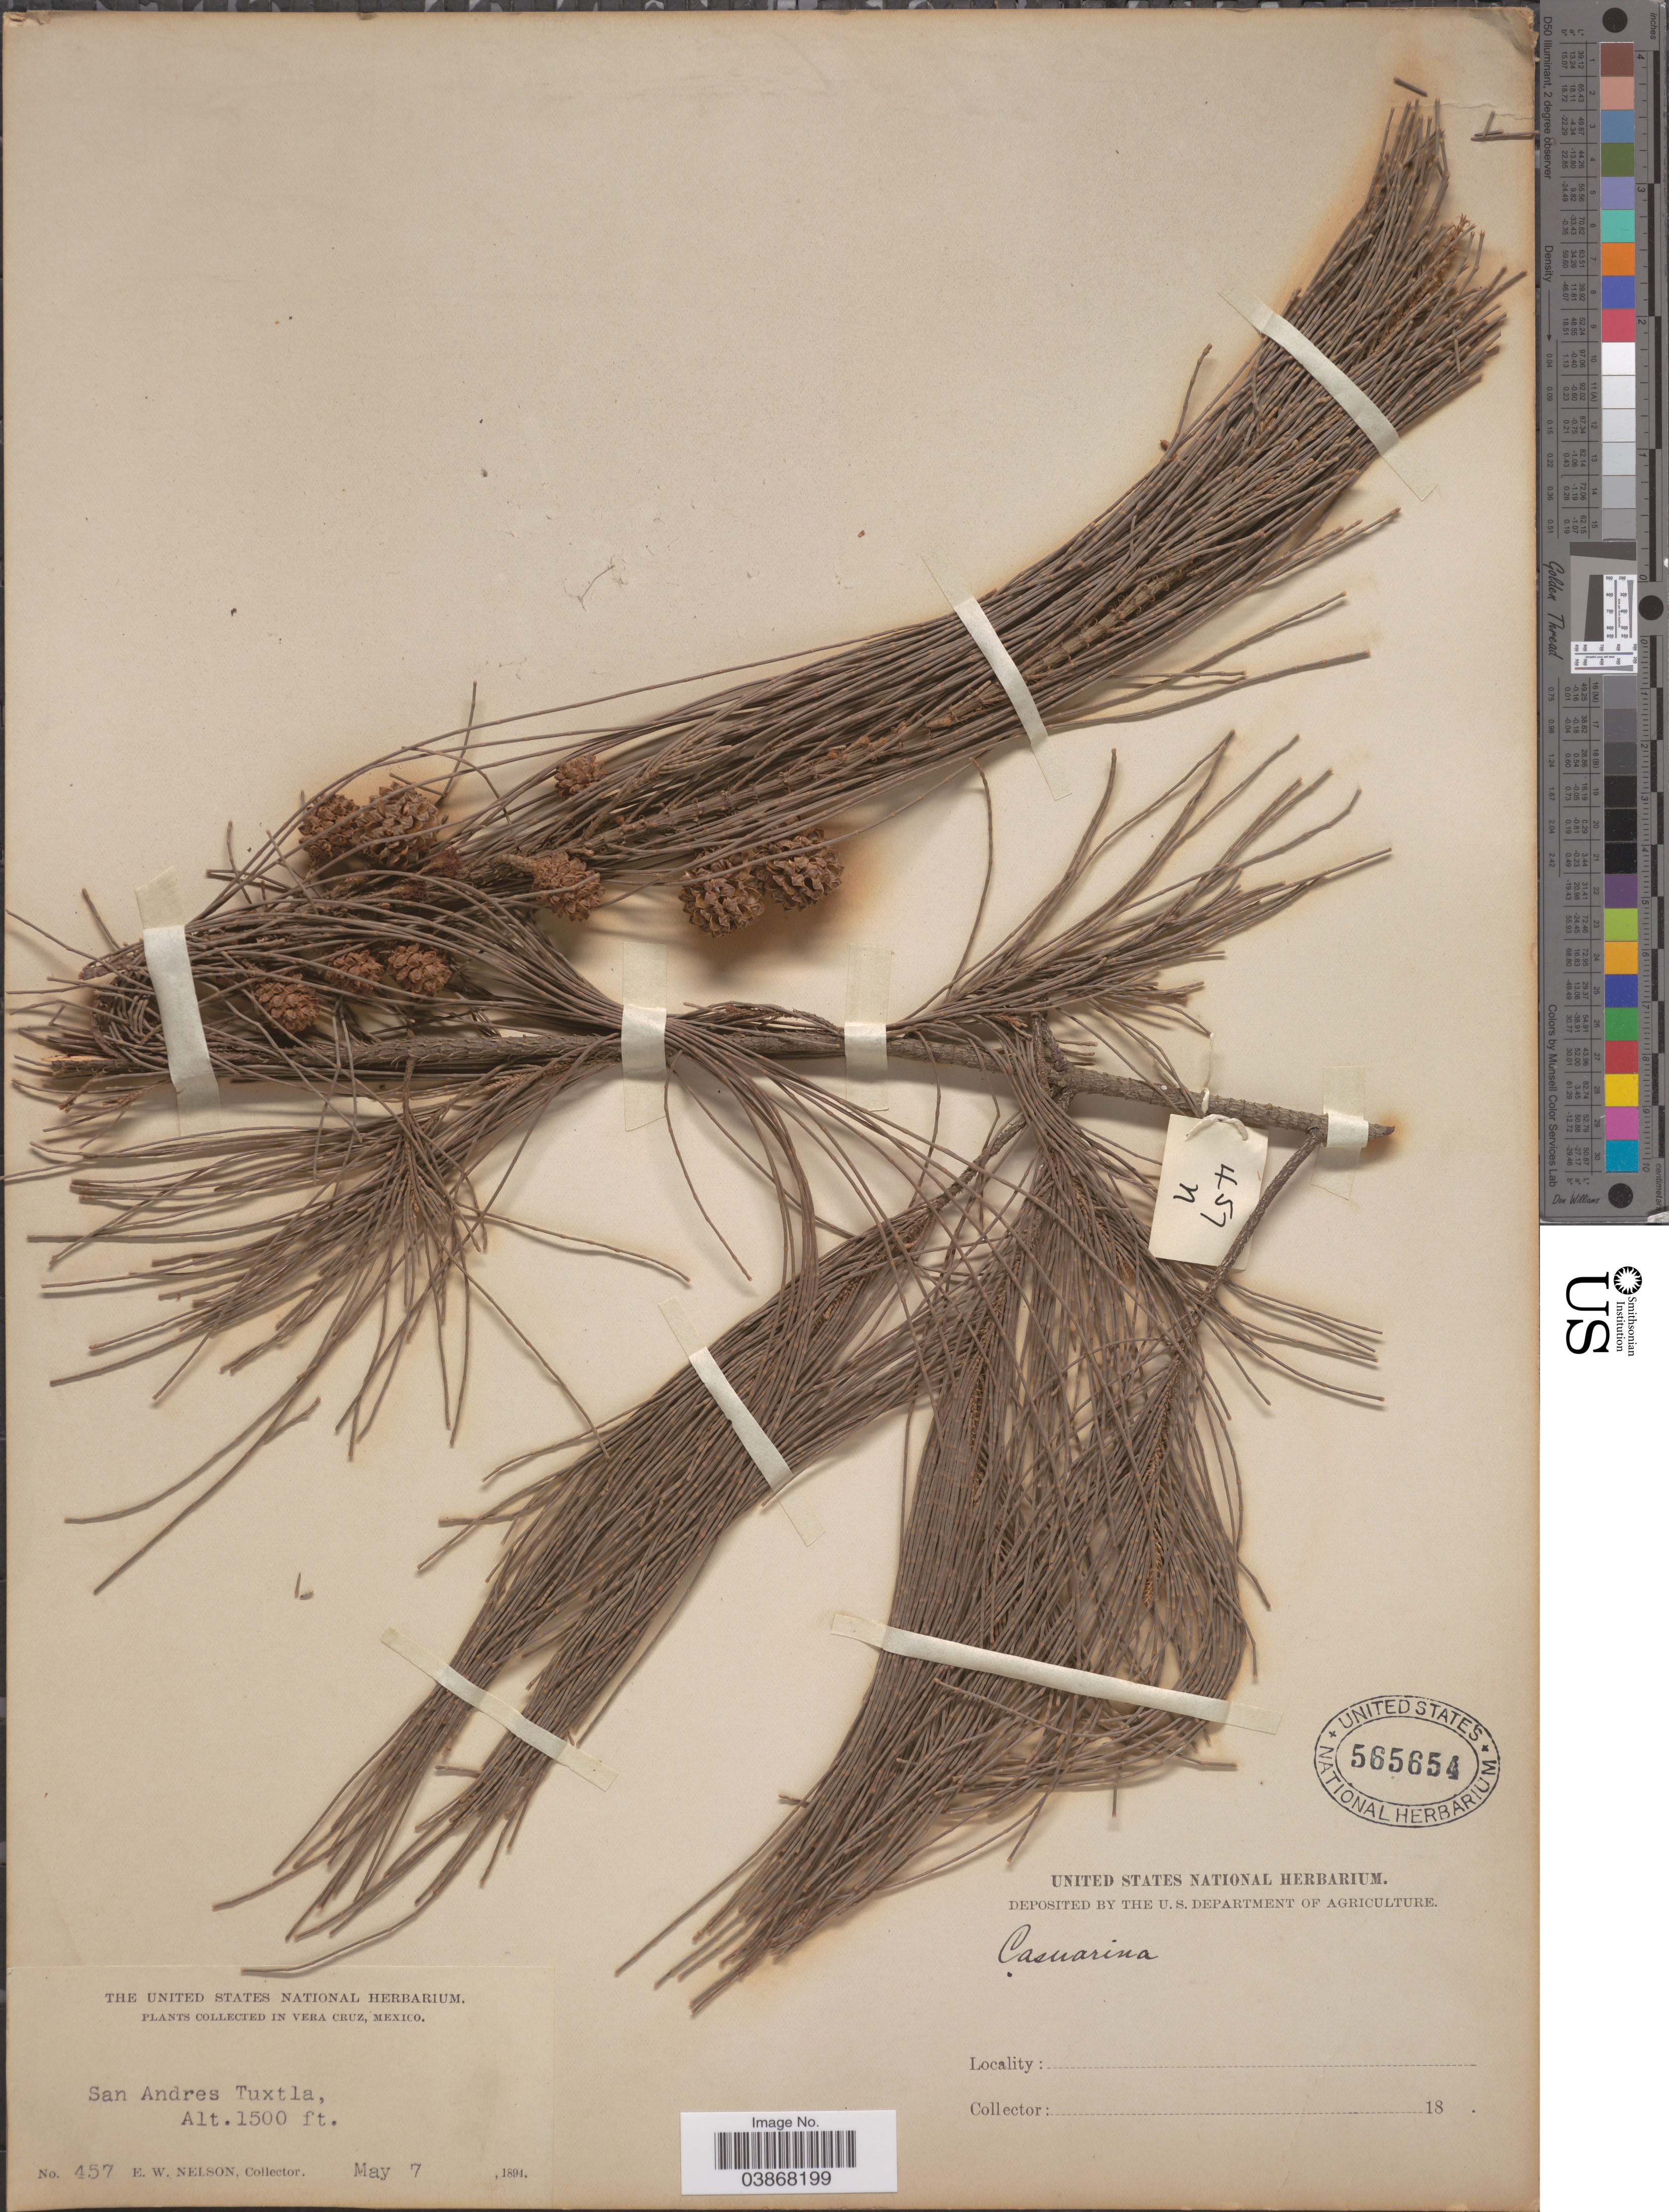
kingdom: Plantae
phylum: Tracheophyta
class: Magnoliopsida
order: Fagales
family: Casuarinaceae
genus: Casuarina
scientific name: Casuarina equisetifolia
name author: L.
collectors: E. W. Nelson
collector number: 457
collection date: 1894-05-07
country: Mexico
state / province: Veracruz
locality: Vera Cruz. San Andres Tuxtla.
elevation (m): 457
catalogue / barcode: US 565654